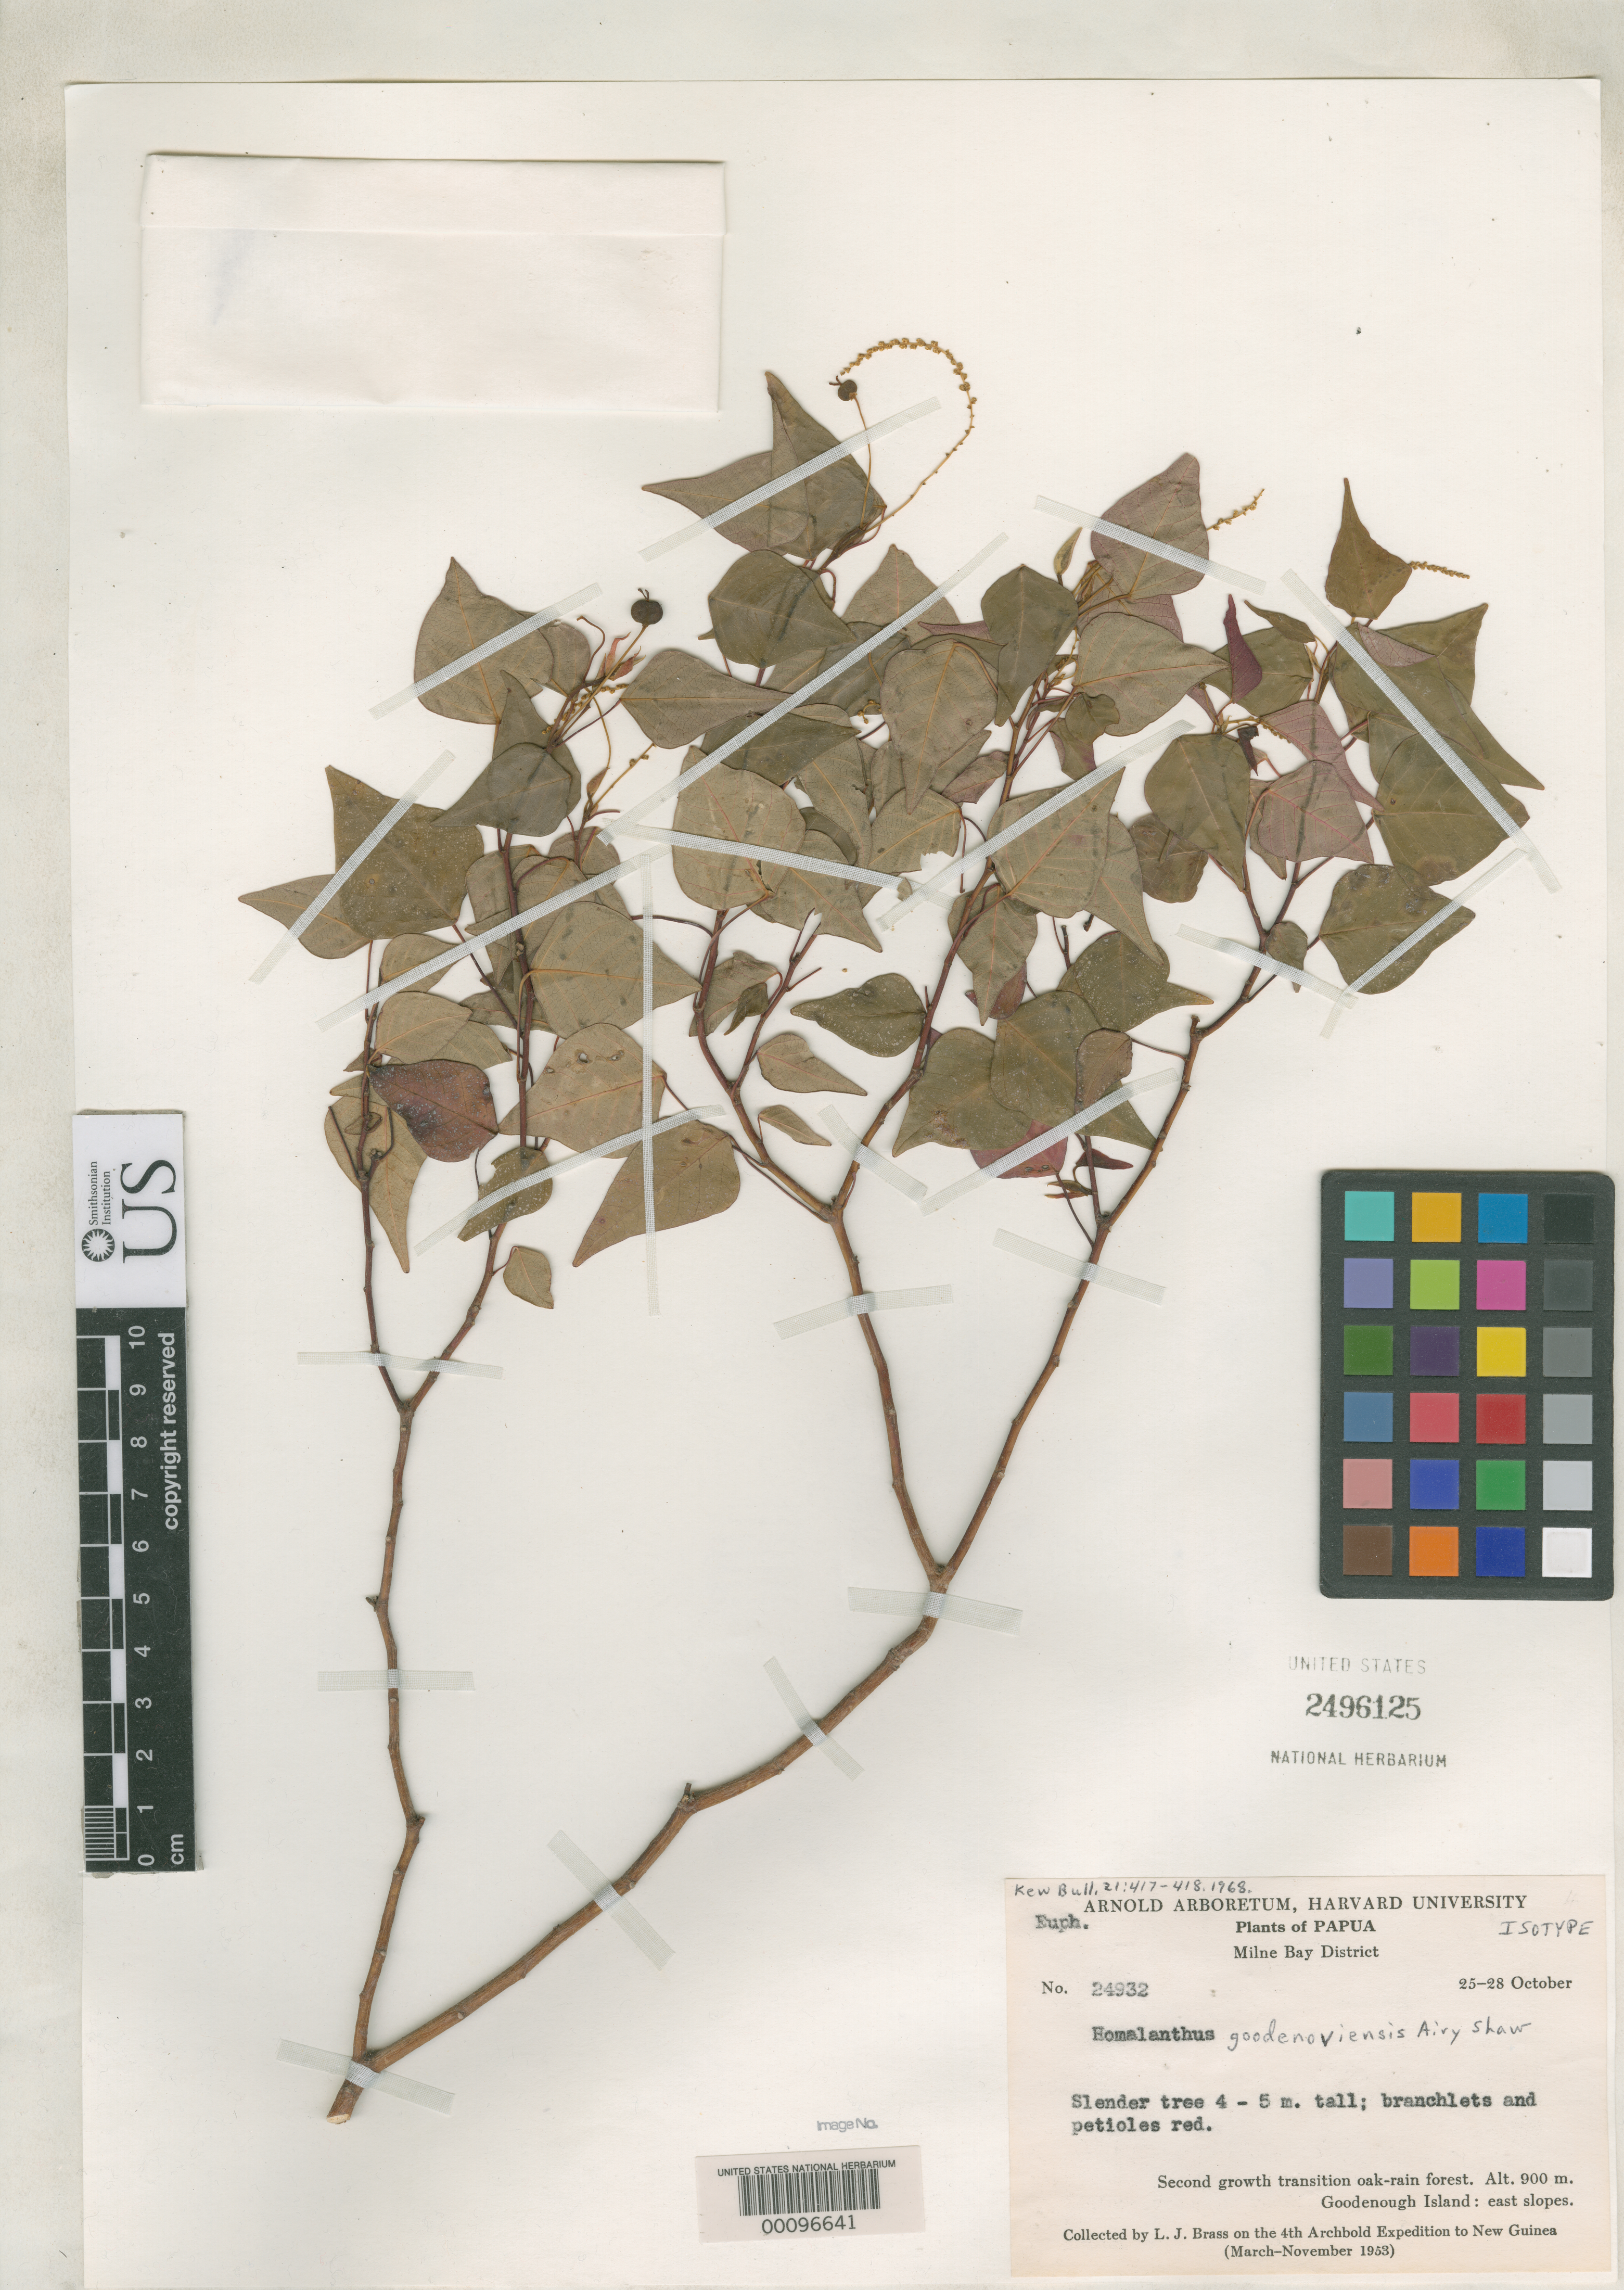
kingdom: Plantae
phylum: Tracheophyta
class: Magnoliopsida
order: Malpighiales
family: Euphorbiaceae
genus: Homalanthus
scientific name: Homalanthus goodenoviensis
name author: Airy Shaw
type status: Isotype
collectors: L. J. Brass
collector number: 24932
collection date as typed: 25 Oct 1953 to 28 Oct 1953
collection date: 1953-10-25/1953-10-28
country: Papua New Guinea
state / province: Milne Bay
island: Goodenough (Morata)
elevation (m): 900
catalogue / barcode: US 2496125